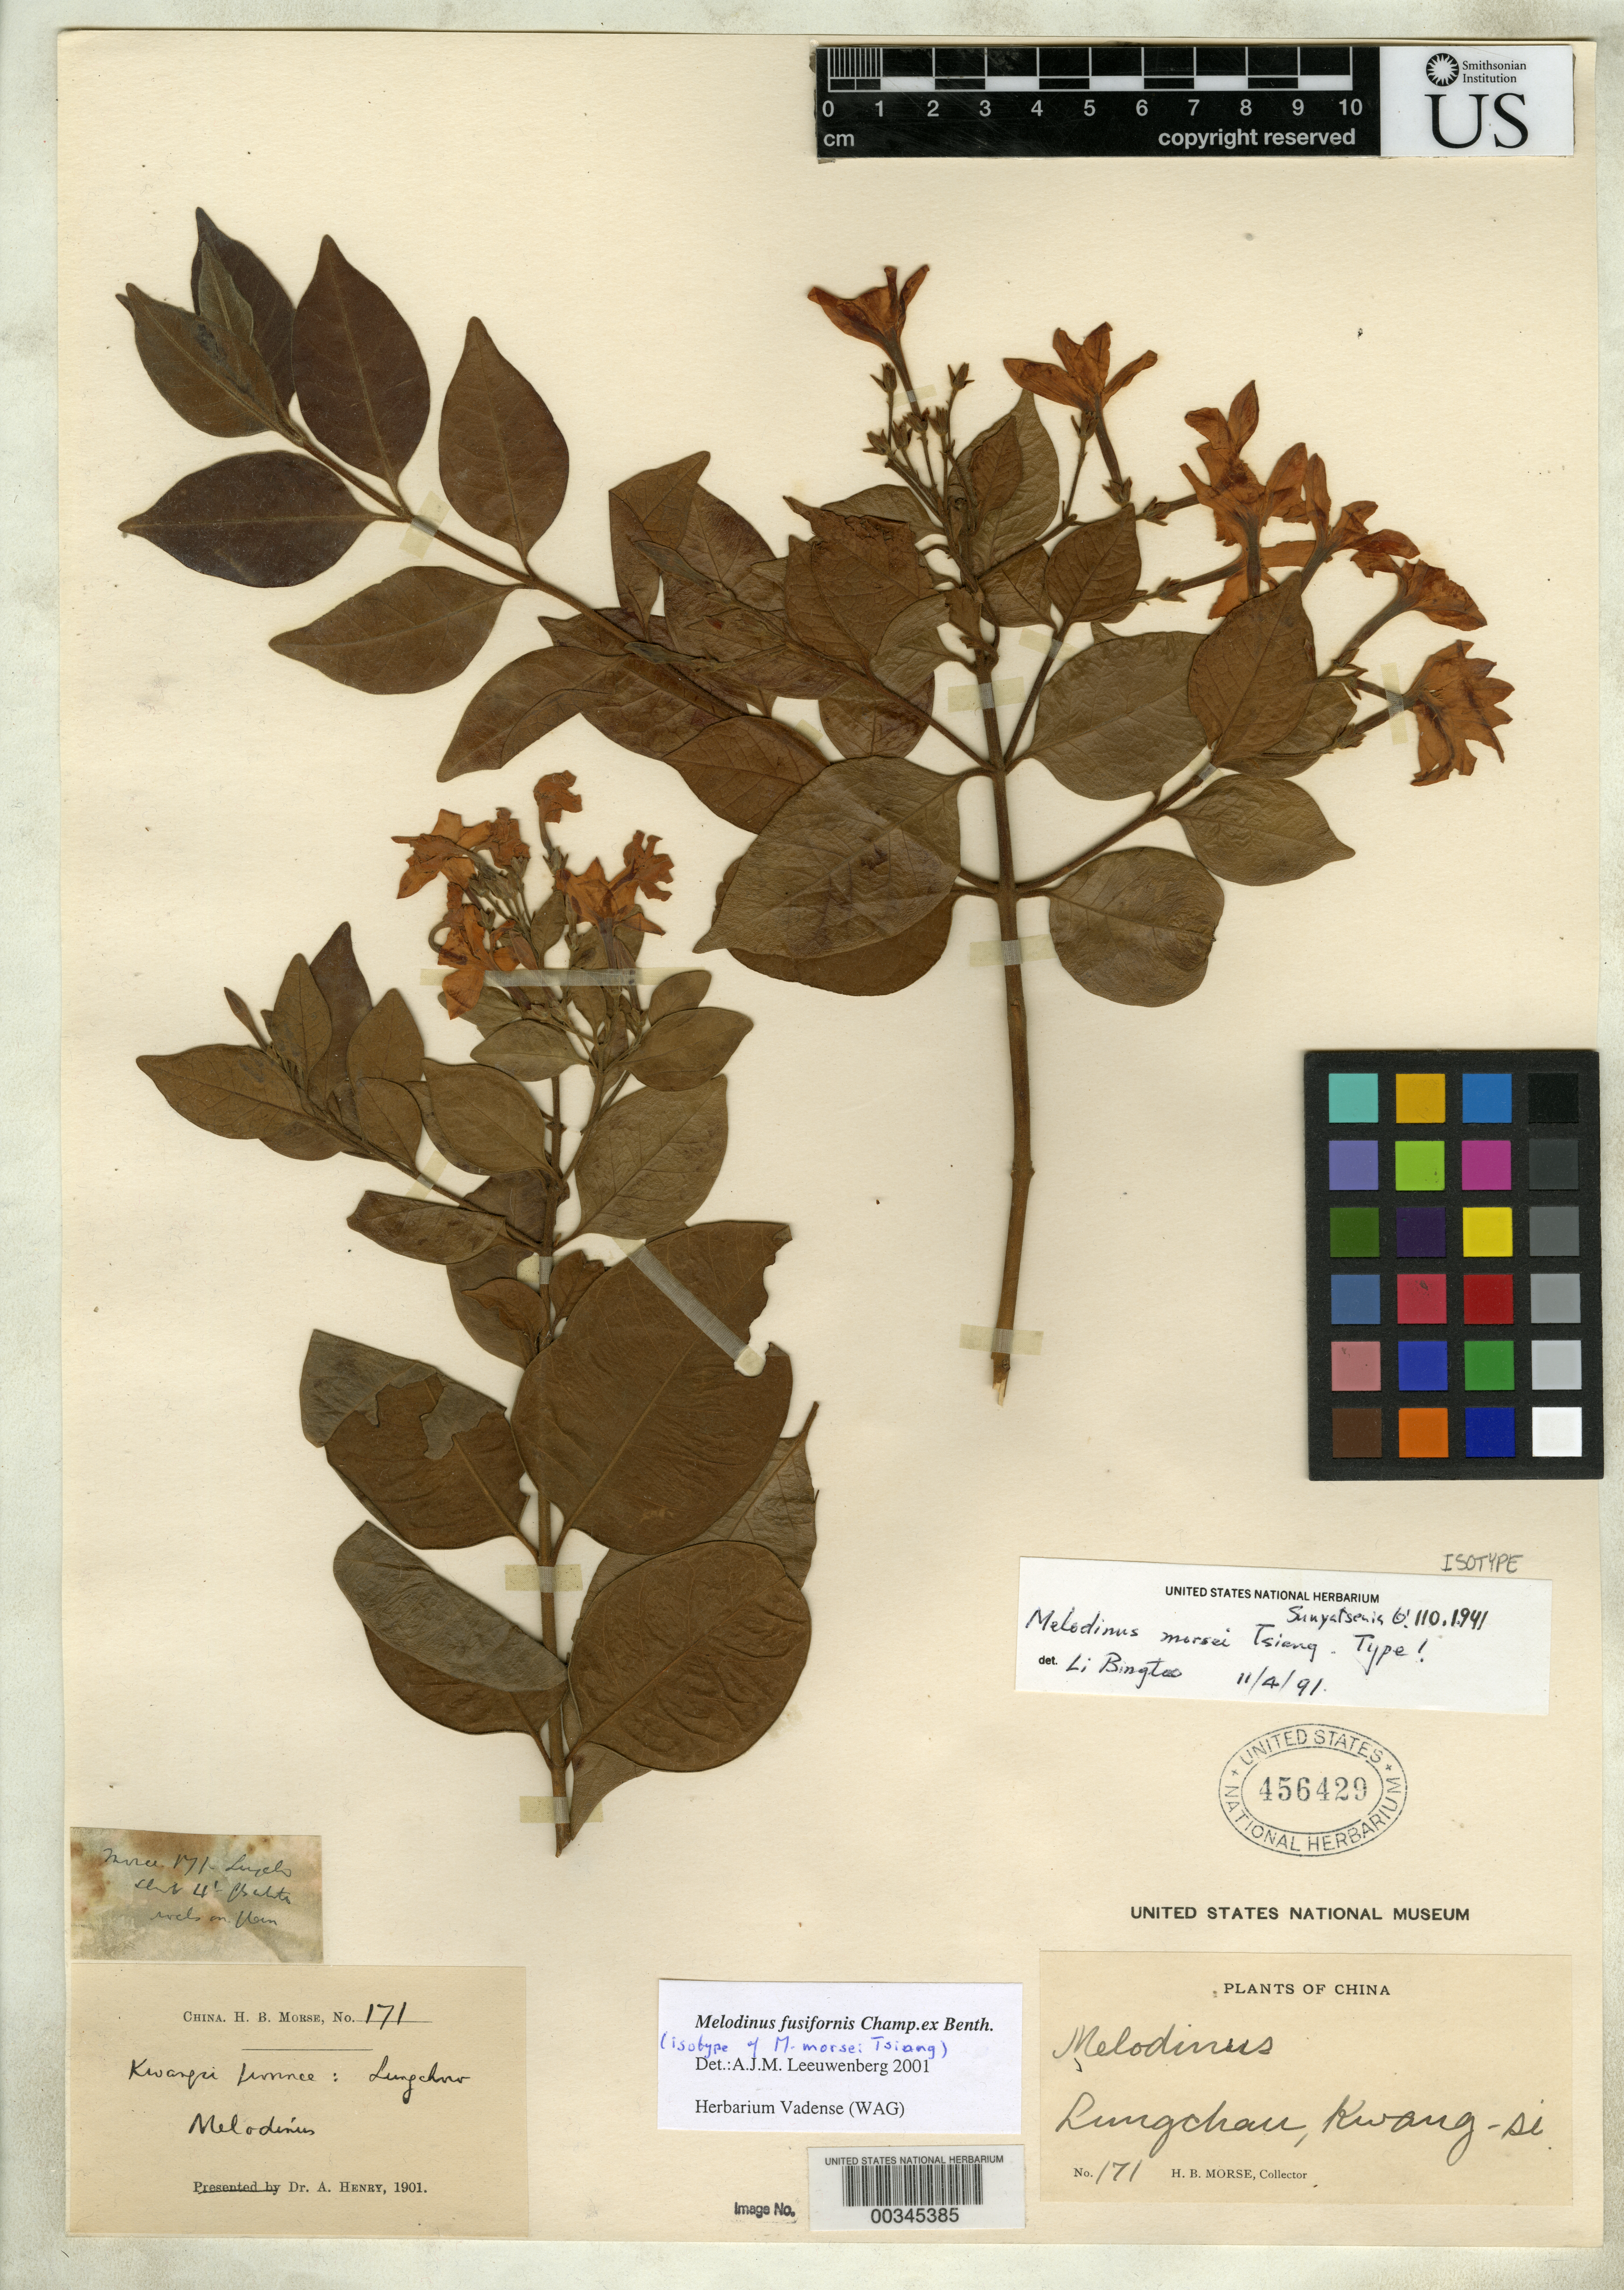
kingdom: Plantae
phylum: Tracheophyta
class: Magnoliopsida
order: Gentianales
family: Apocynaceae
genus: Melodinus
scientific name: Melodinus morsei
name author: Tsiang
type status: Isotype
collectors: H. Morse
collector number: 171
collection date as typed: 1901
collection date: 1901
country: China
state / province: Guangxi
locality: Lung Chow.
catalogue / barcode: US 456429